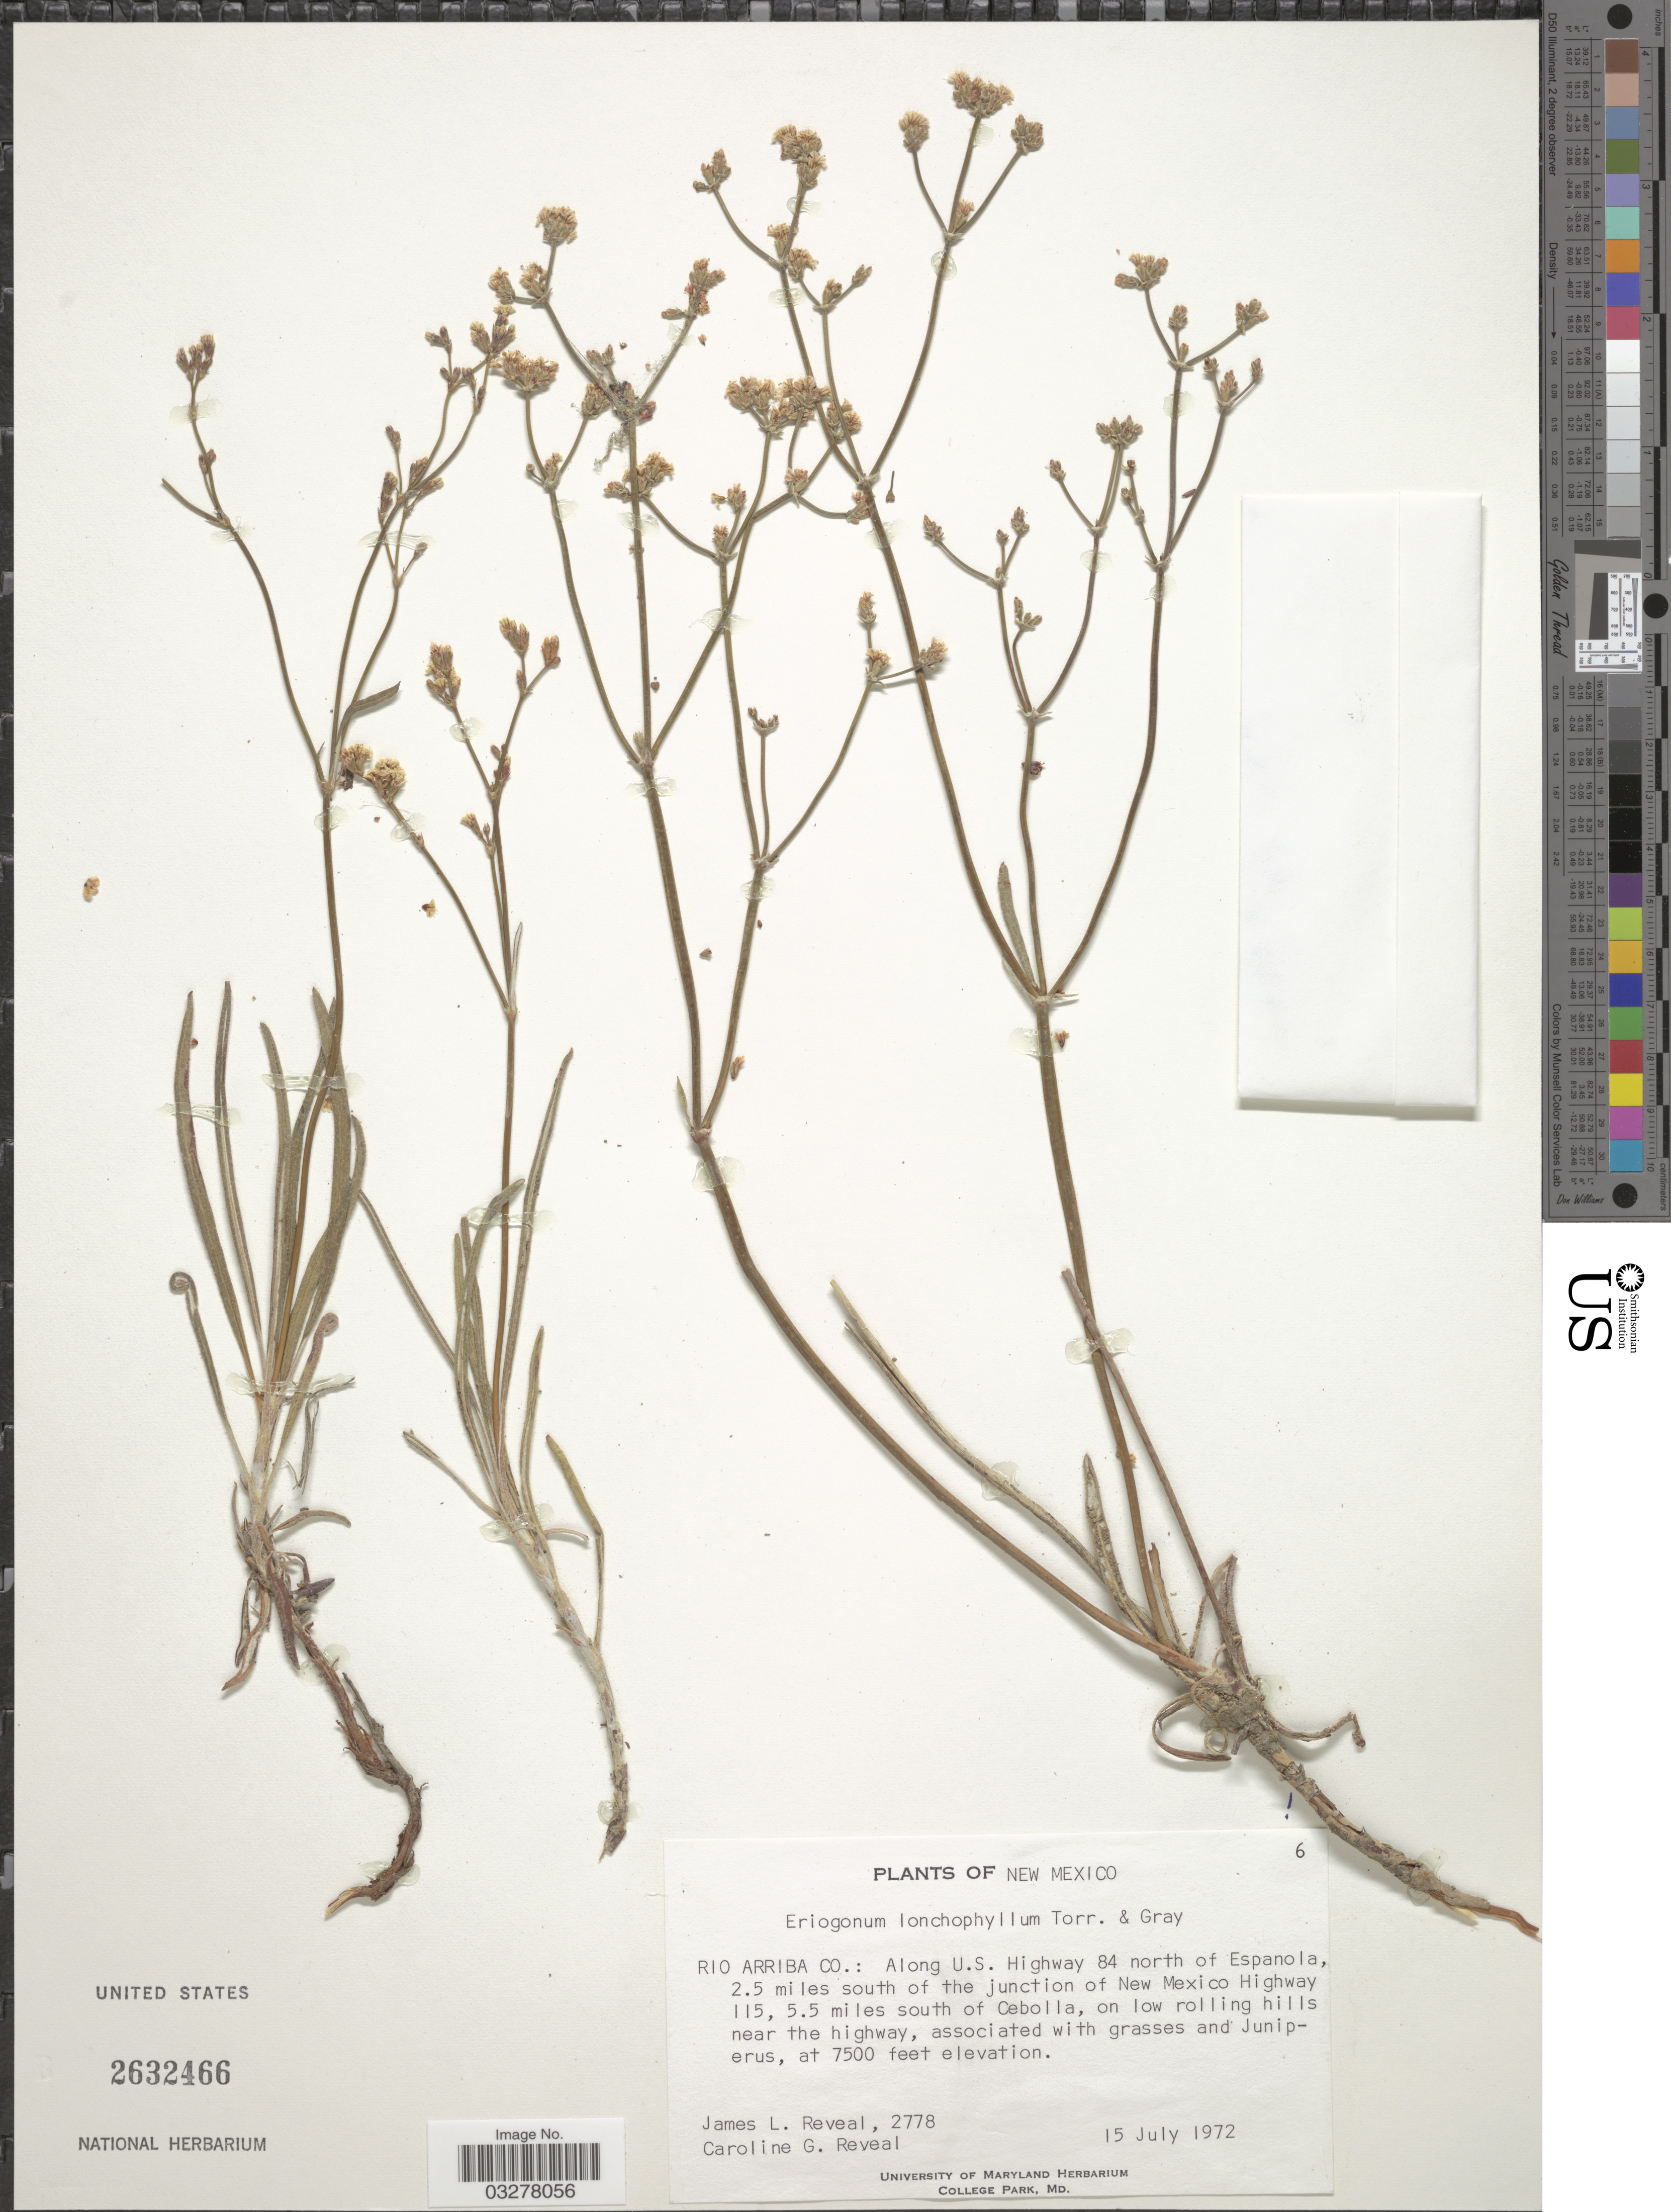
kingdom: Plantae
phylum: Tracheophyta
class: Magnoliopsida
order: Caryophyllales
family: Polygonaceae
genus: Eriogonum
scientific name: Eriogonum lonchophyllum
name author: Torr. & A. Gray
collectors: J. L. Reveal & C. G. Reveal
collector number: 2778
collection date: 1972-07-15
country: United States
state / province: New Mexico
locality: Rio Arriba Co.: Along U.S. Highway 84 north of Espanola, 2.5 miles south of the junction of New Mexico Highway 115, 5.5 miles south of Cebolla.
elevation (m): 2286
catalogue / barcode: US 2632466